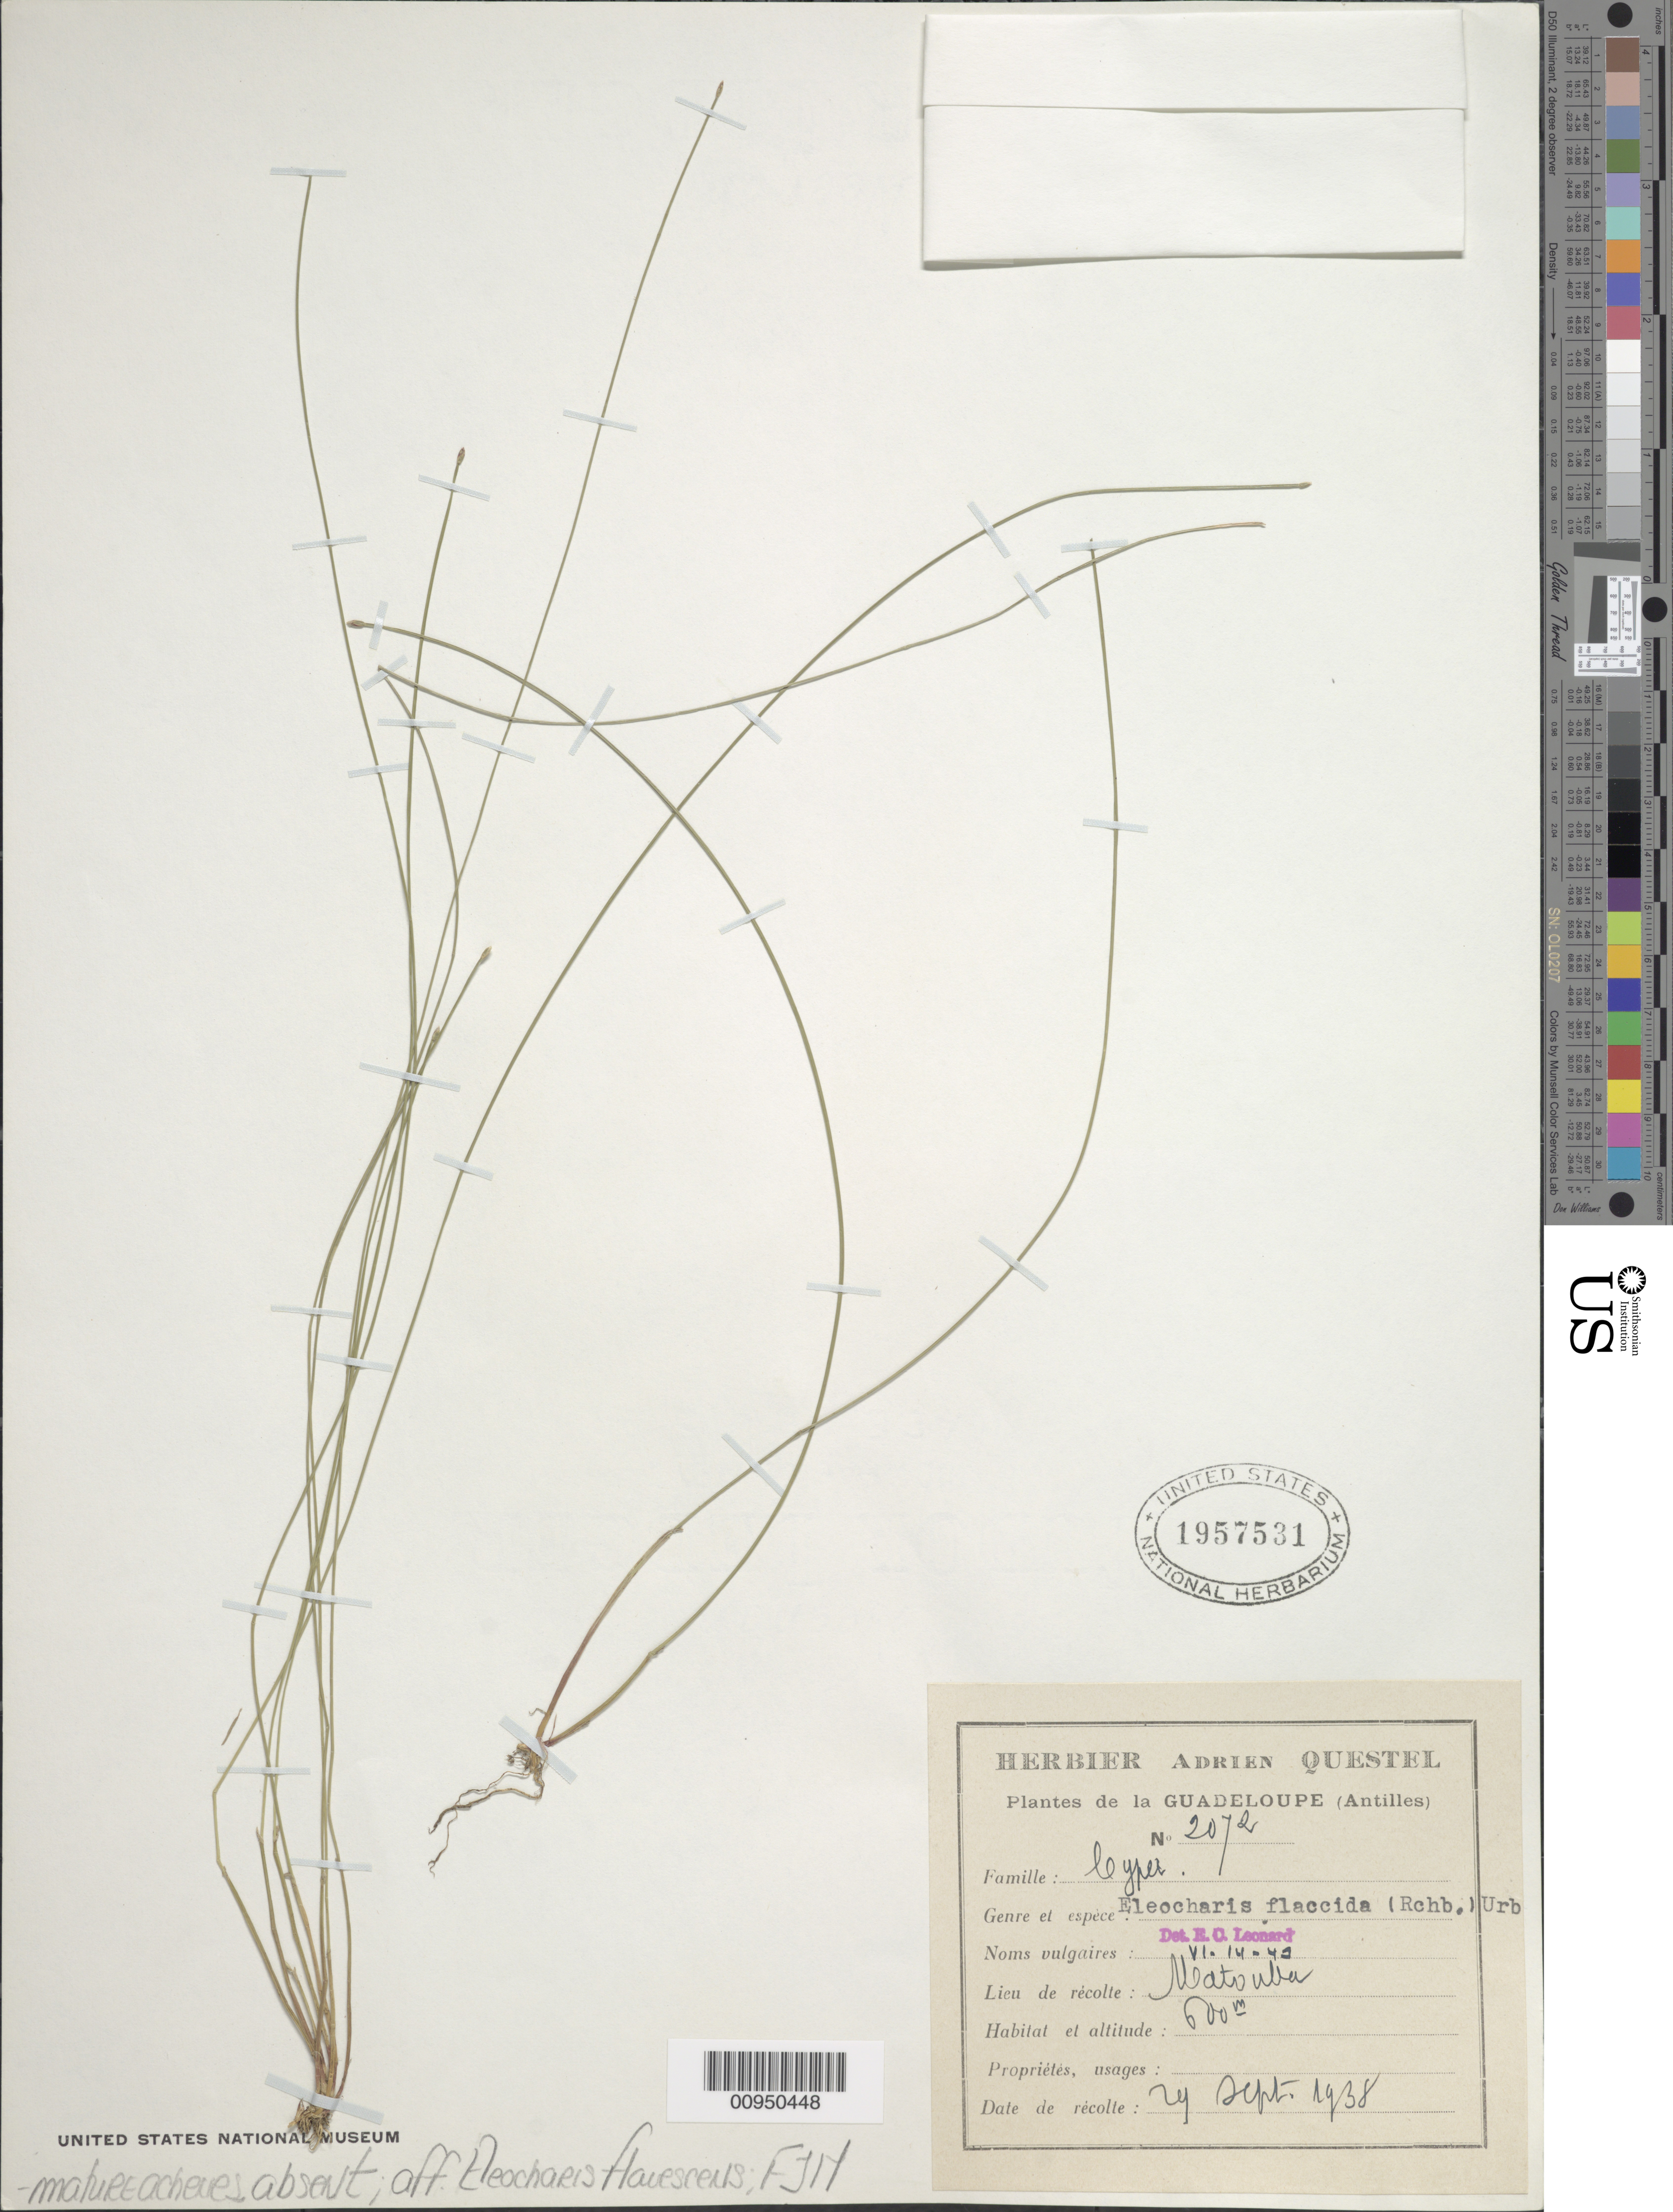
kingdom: Plantae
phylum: Tracheophyta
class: Liliopsida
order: Poales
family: Cyperaceae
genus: Eleocharis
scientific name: Eleocharis flavescens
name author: (Poir.) Urb.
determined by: Menapace, F. J.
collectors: A. Questel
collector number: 2072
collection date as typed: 24 Sep 1938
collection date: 1938-09-24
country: Guadeloupe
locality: Matouba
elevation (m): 600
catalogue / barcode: US 1957531